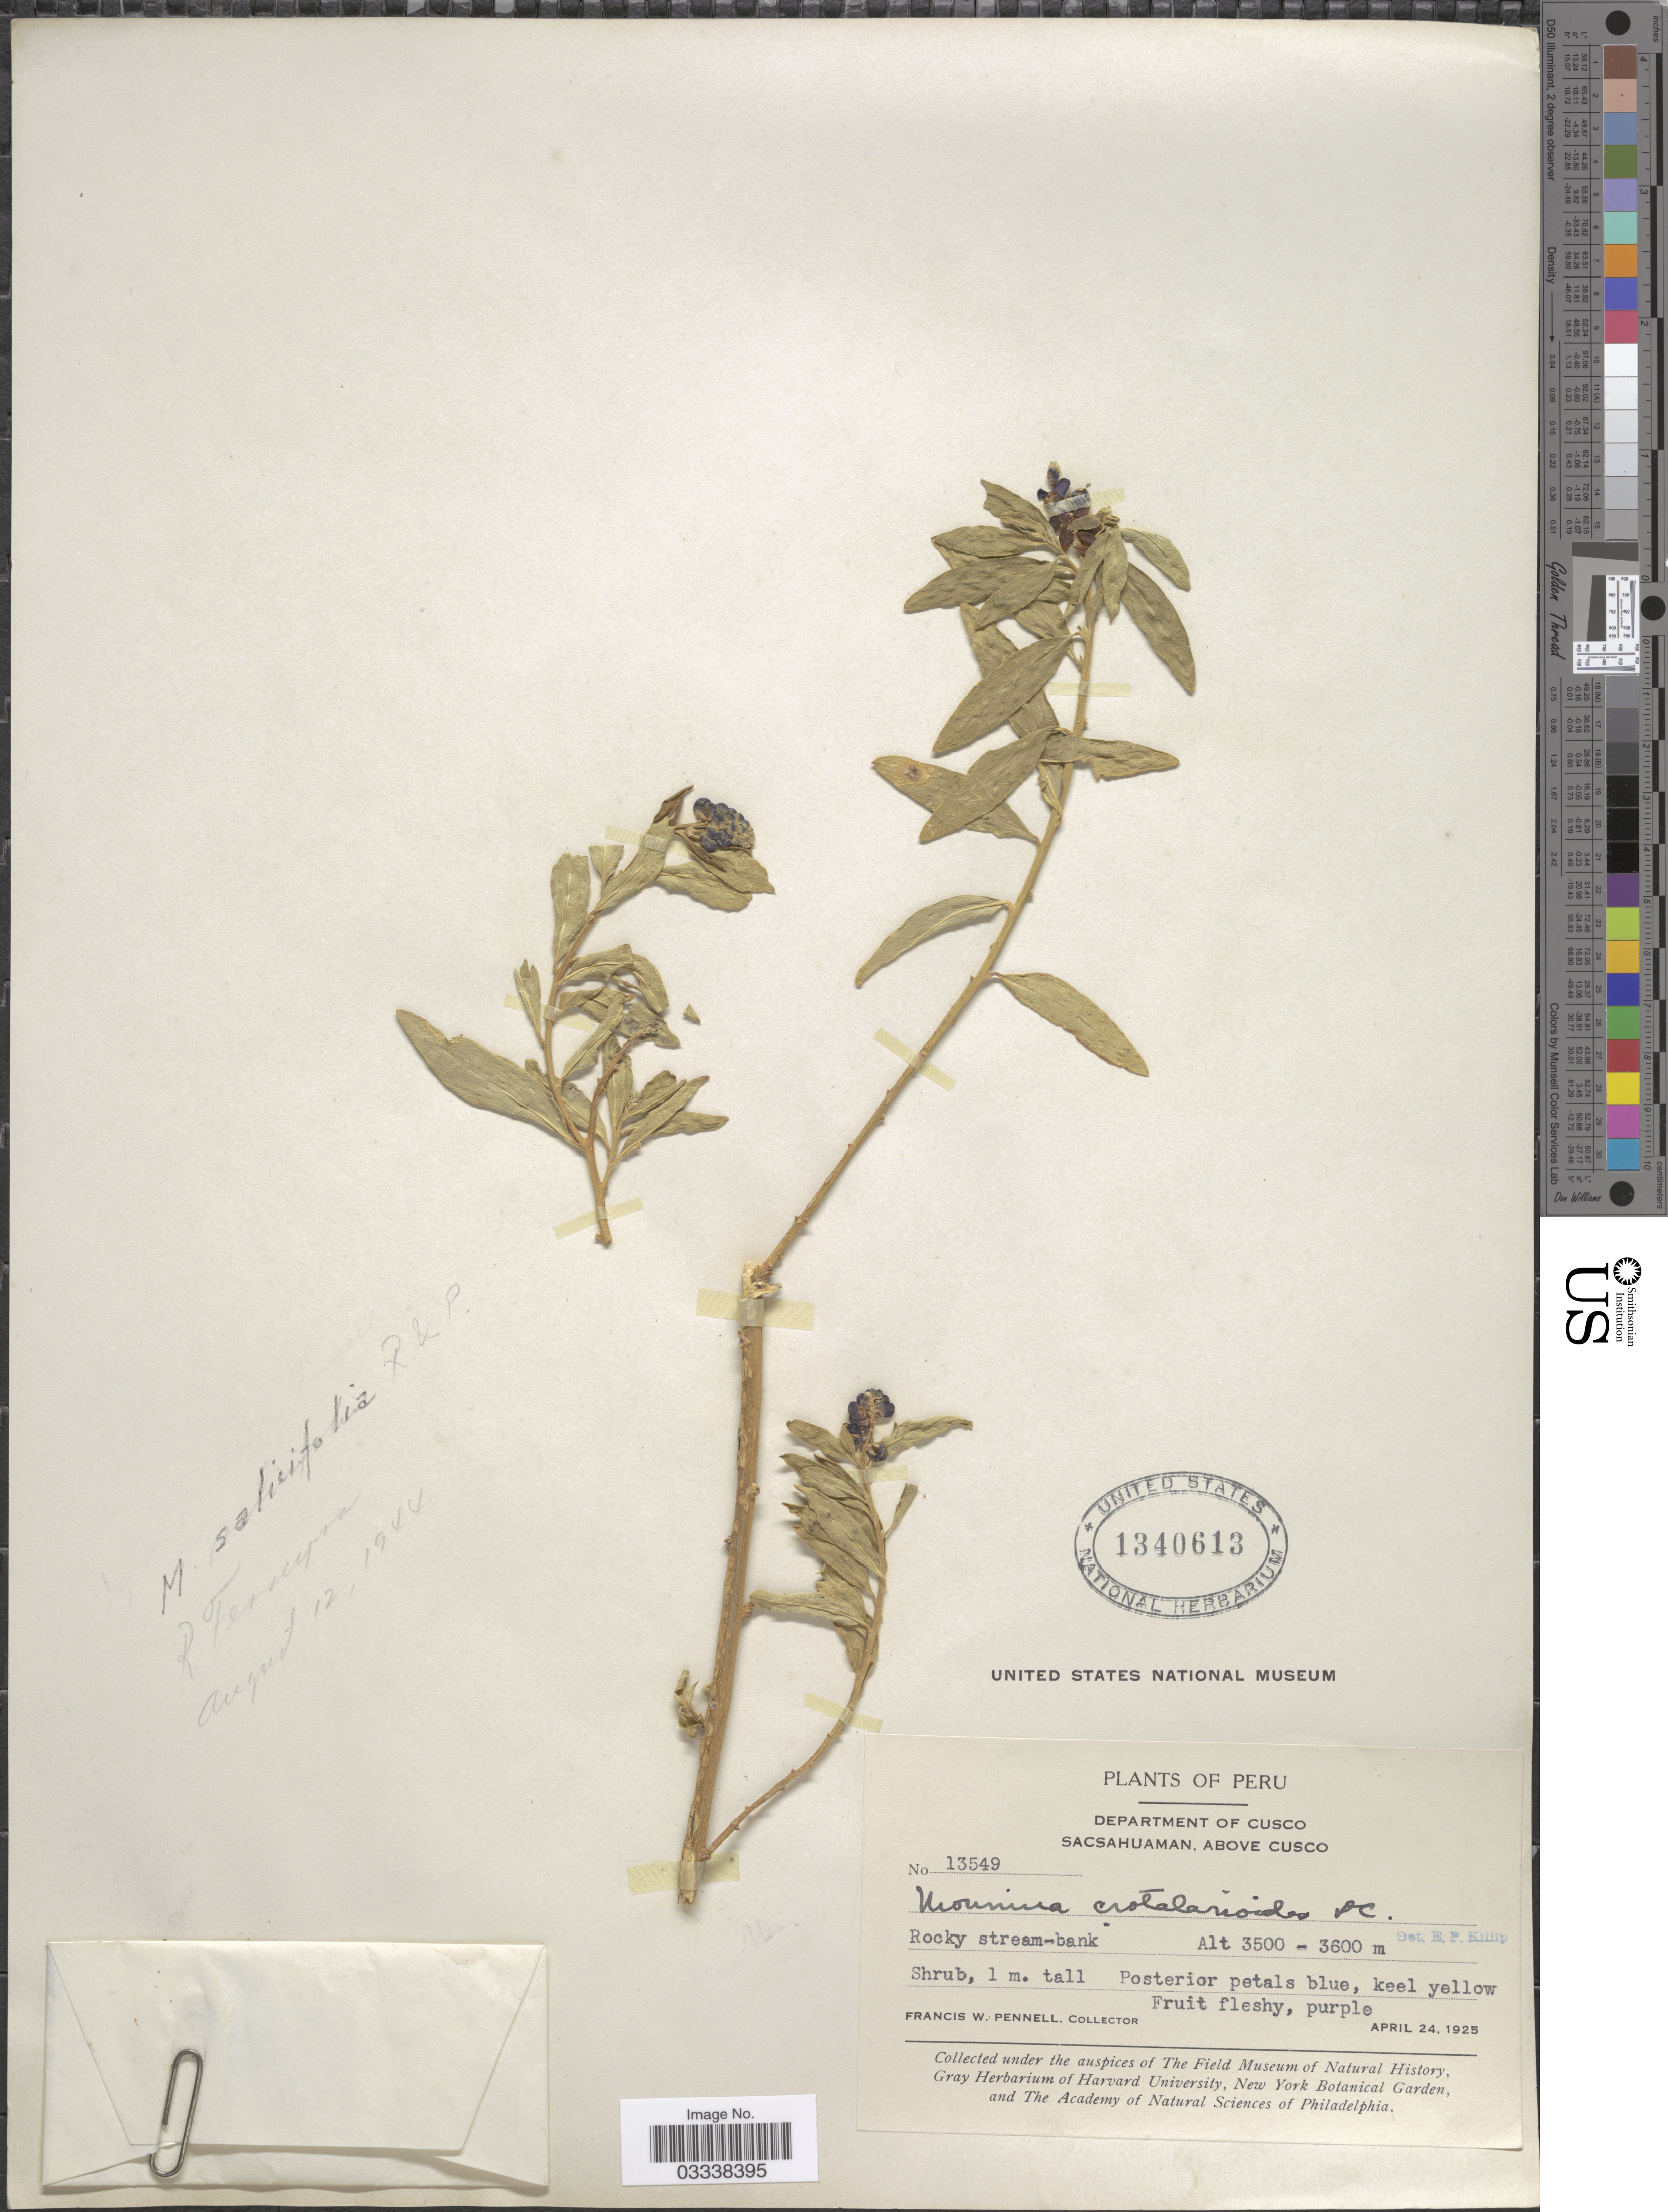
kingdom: Plantae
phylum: Tracheophyta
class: Magnoliopsida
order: Fabales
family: Polygalaceae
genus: Monnina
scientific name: Monnina salicifolia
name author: Ruiz & Pav.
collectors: F. W. Pennell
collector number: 13549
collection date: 1925-04-24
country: Peru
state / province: Cusco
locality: Department of Cusco. Sacsahuaman, above Cusco.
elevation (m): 3500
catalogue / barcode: US 1340613